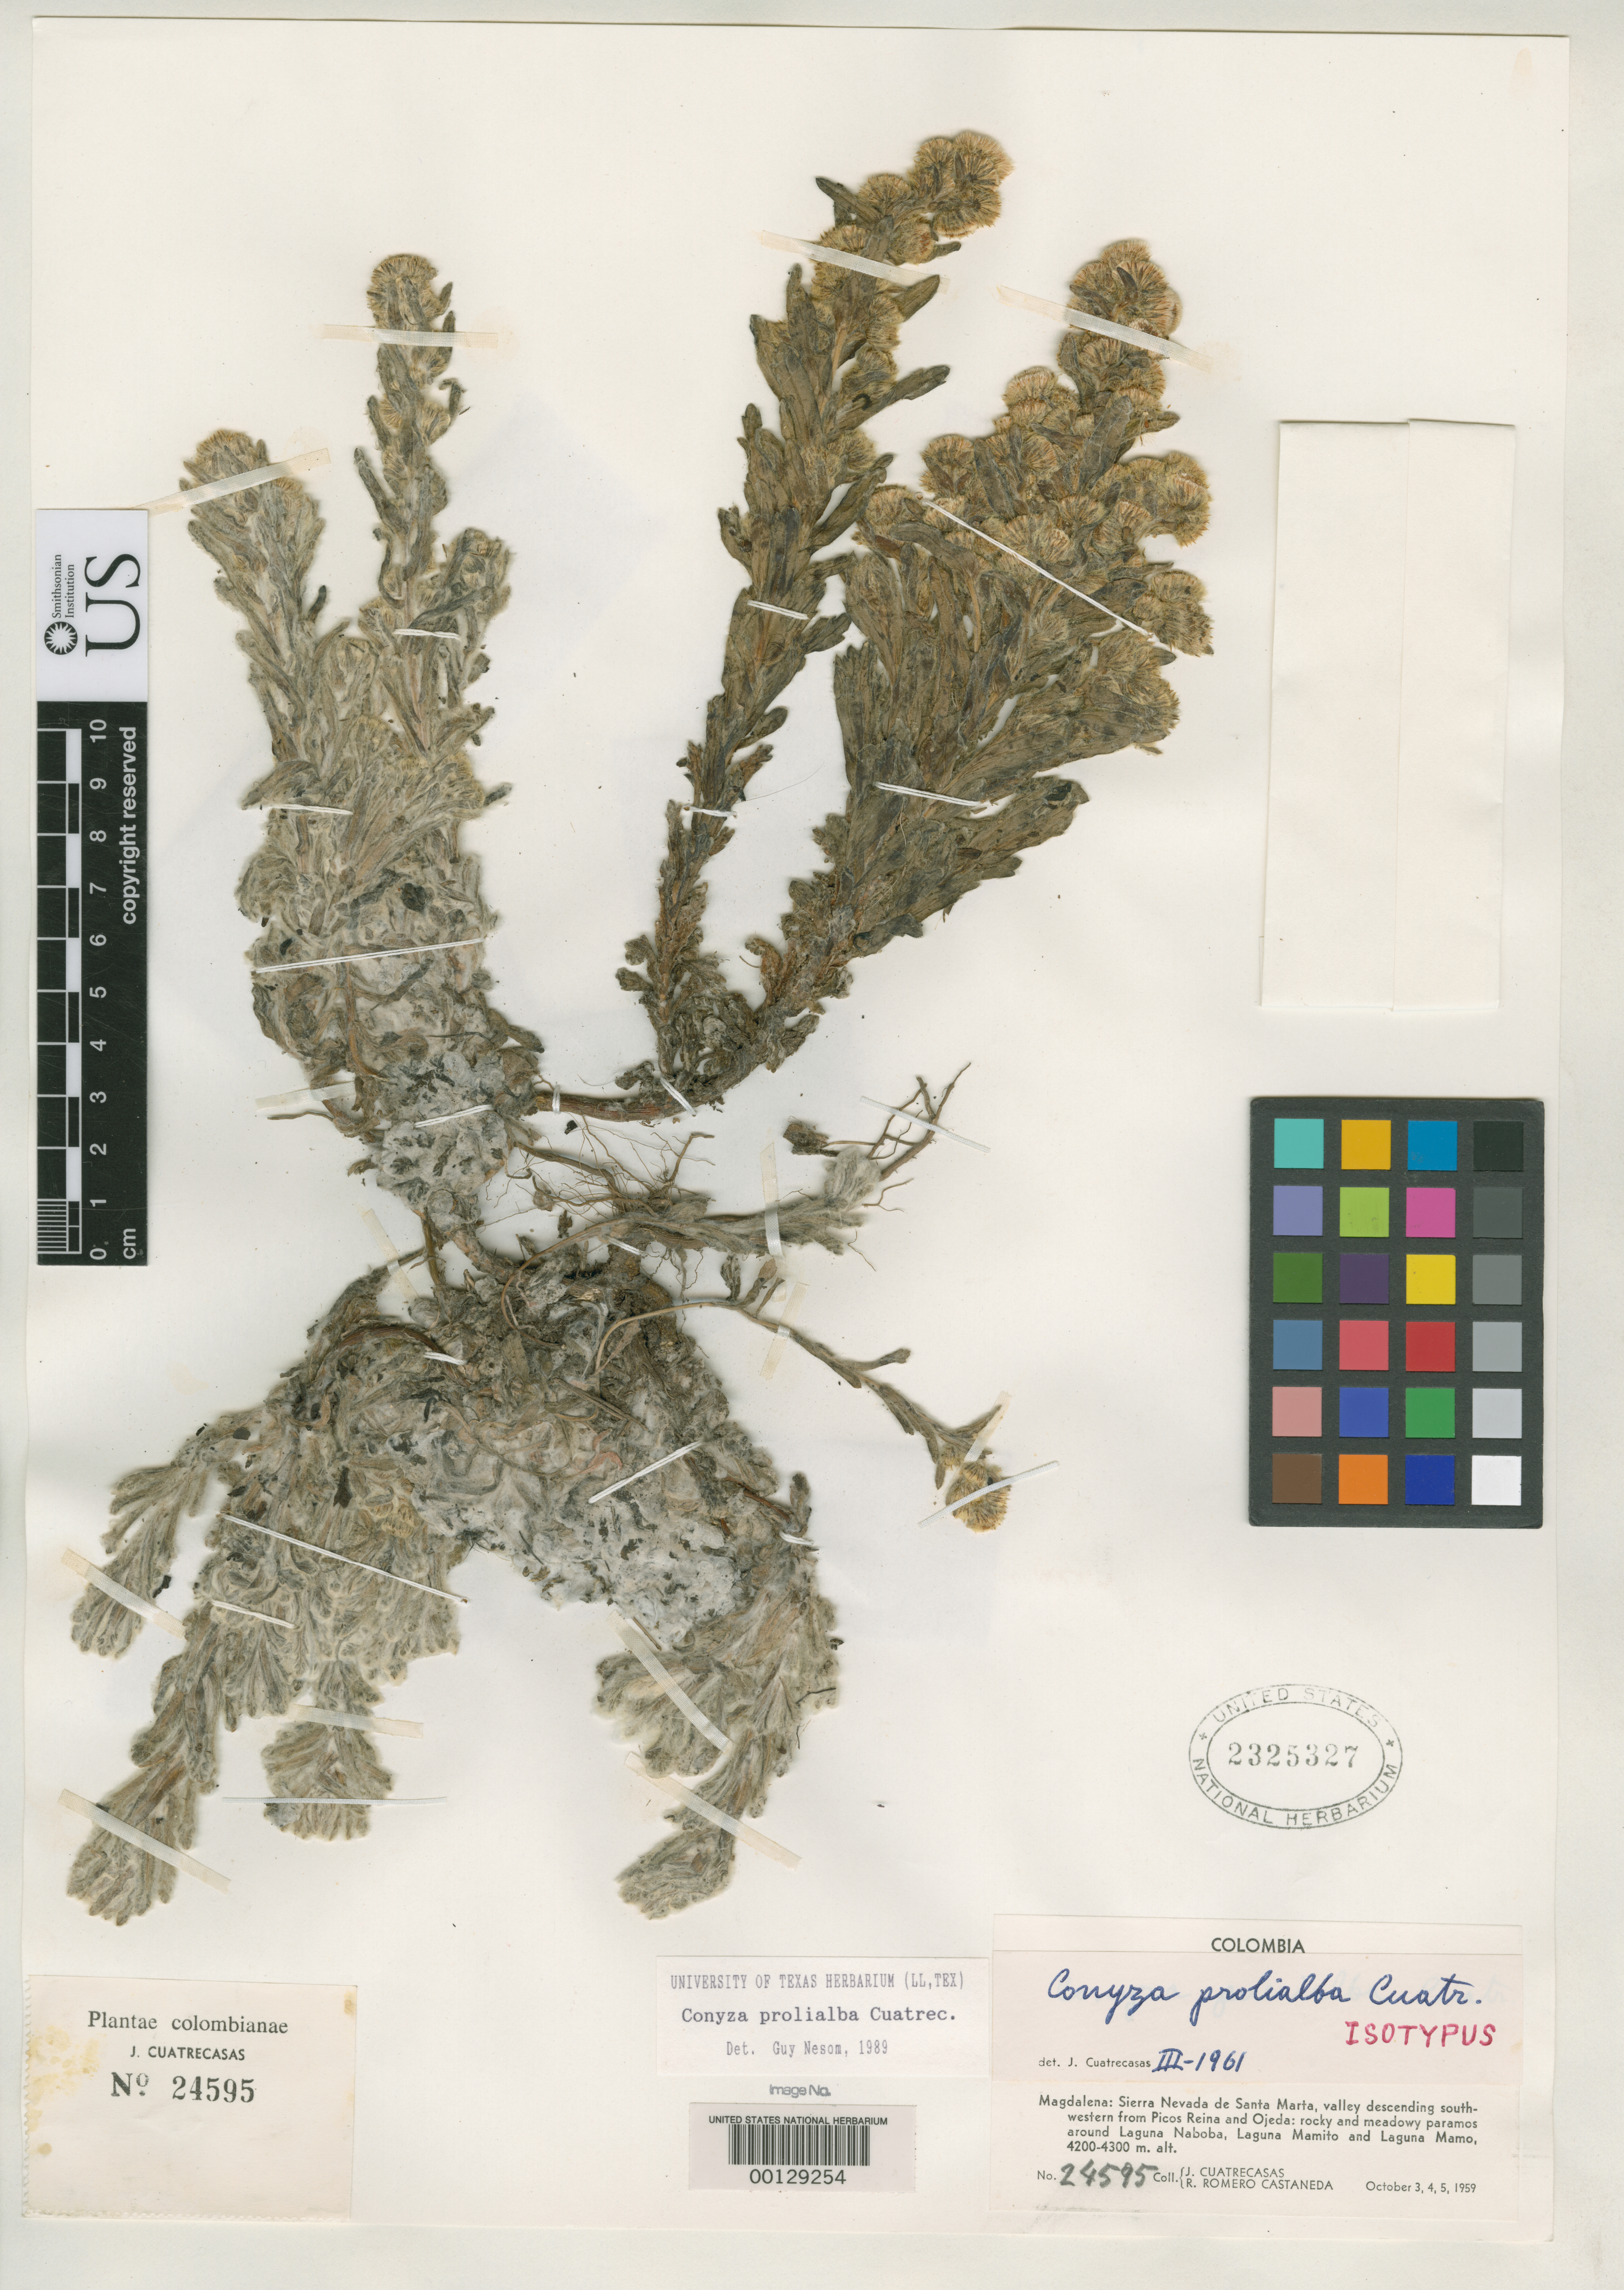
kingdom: Plantae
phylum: Tracheophyta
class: Magnoliopsida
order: Asterales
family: Asteraceae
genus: Conyza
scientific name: Conyza prolialba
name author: Cuatrec.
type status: Isotype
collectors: J. Cuatrecasas & R. Romero Castañeda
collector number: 24595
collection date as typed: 03 Oct 1959 to 05 Oct 1959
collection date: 1959-10-03/1959-10-05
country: Colombia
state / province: Magdalena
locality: Sierra Nevada de Santa Marta, Laguna Naboba, Laguna Mamito and Laguna Mamo.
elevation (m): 4200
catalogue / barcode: US 2325327